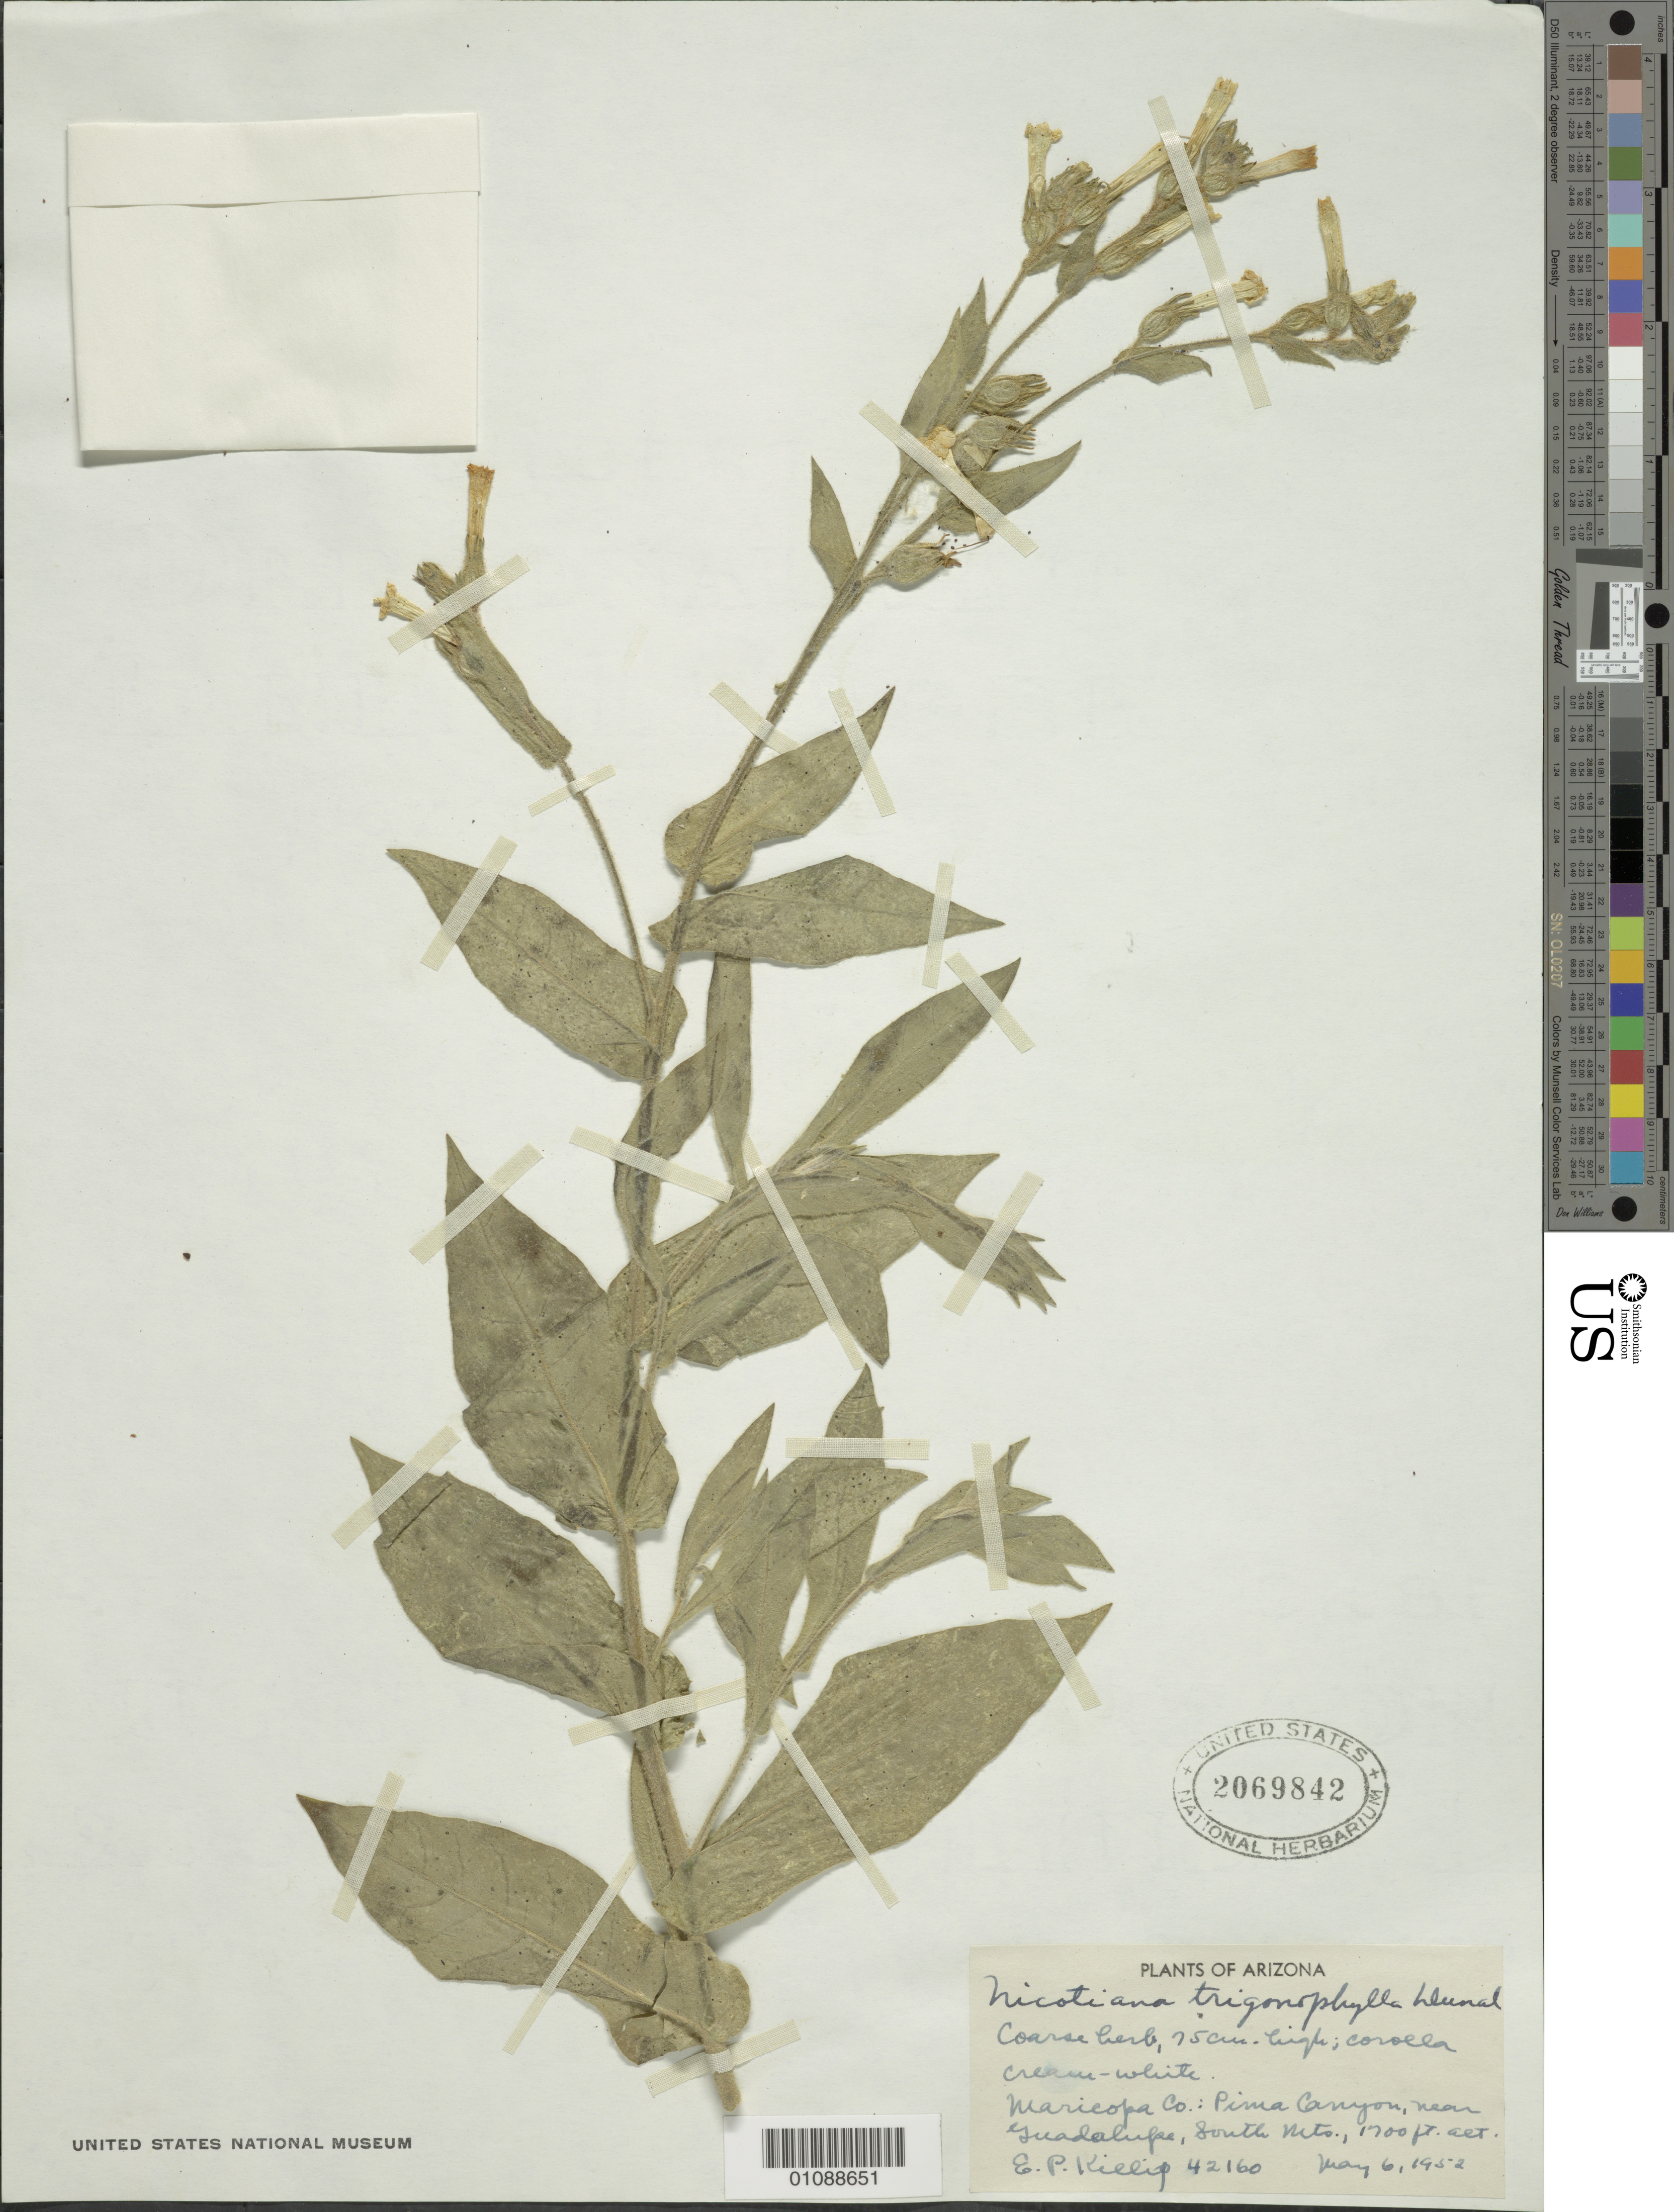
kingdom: Plantae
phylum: Tracheophyta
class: Magnoliopsida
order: Solanales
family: Solanaceae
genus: Nicotiana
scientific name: Nicotiana trigonophylla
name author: Dunal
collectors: E. P. Killip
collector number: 42160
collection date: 1952-05-06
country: United States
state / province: Arizona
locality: Maricopa Co.: Pima Canyon, near Guadalupe, South Mts.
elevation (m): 518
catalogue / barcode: US 2069842